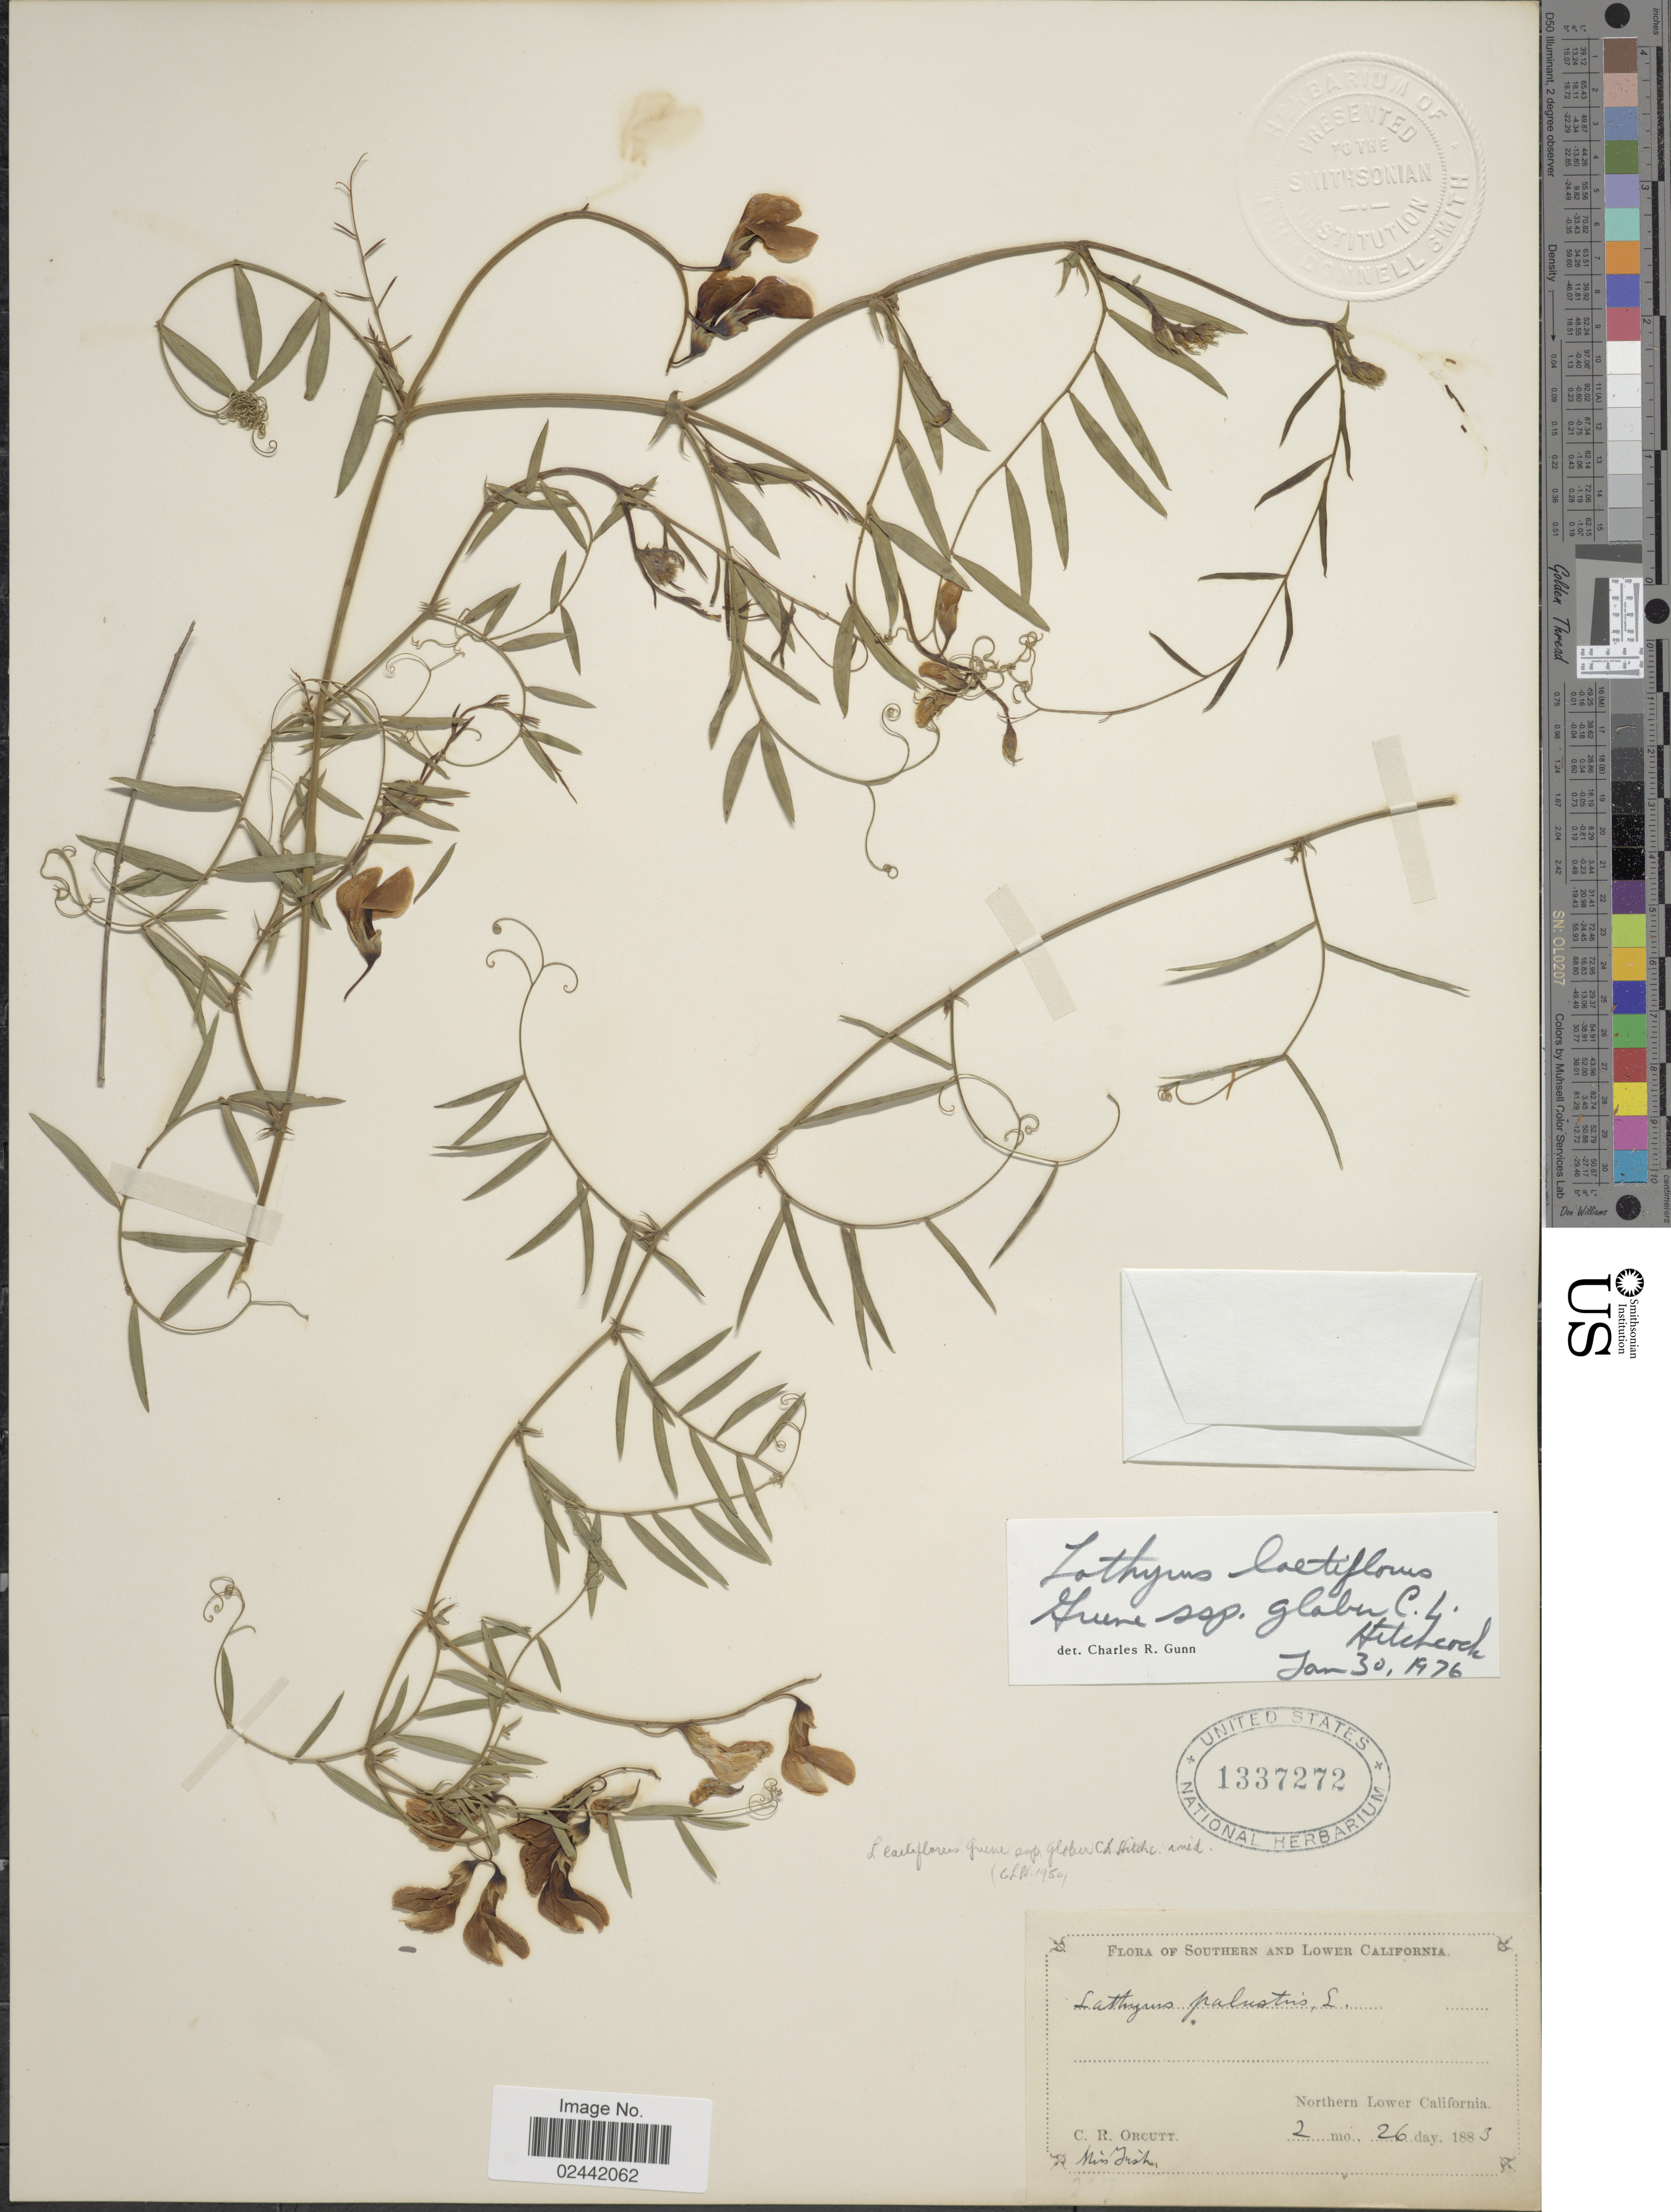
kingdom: Plantae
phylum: Tracheophyta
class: Magnoliopsida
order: Fabales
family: Fabaceae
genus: Lathyrus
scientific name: Lathyrus laetiflorus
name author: Greene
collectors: C. R. Orcutt & Irish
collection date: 1883-02-26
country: Mexico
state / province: Baja California Norte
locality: Northern Lower California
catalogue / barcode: US 1337272